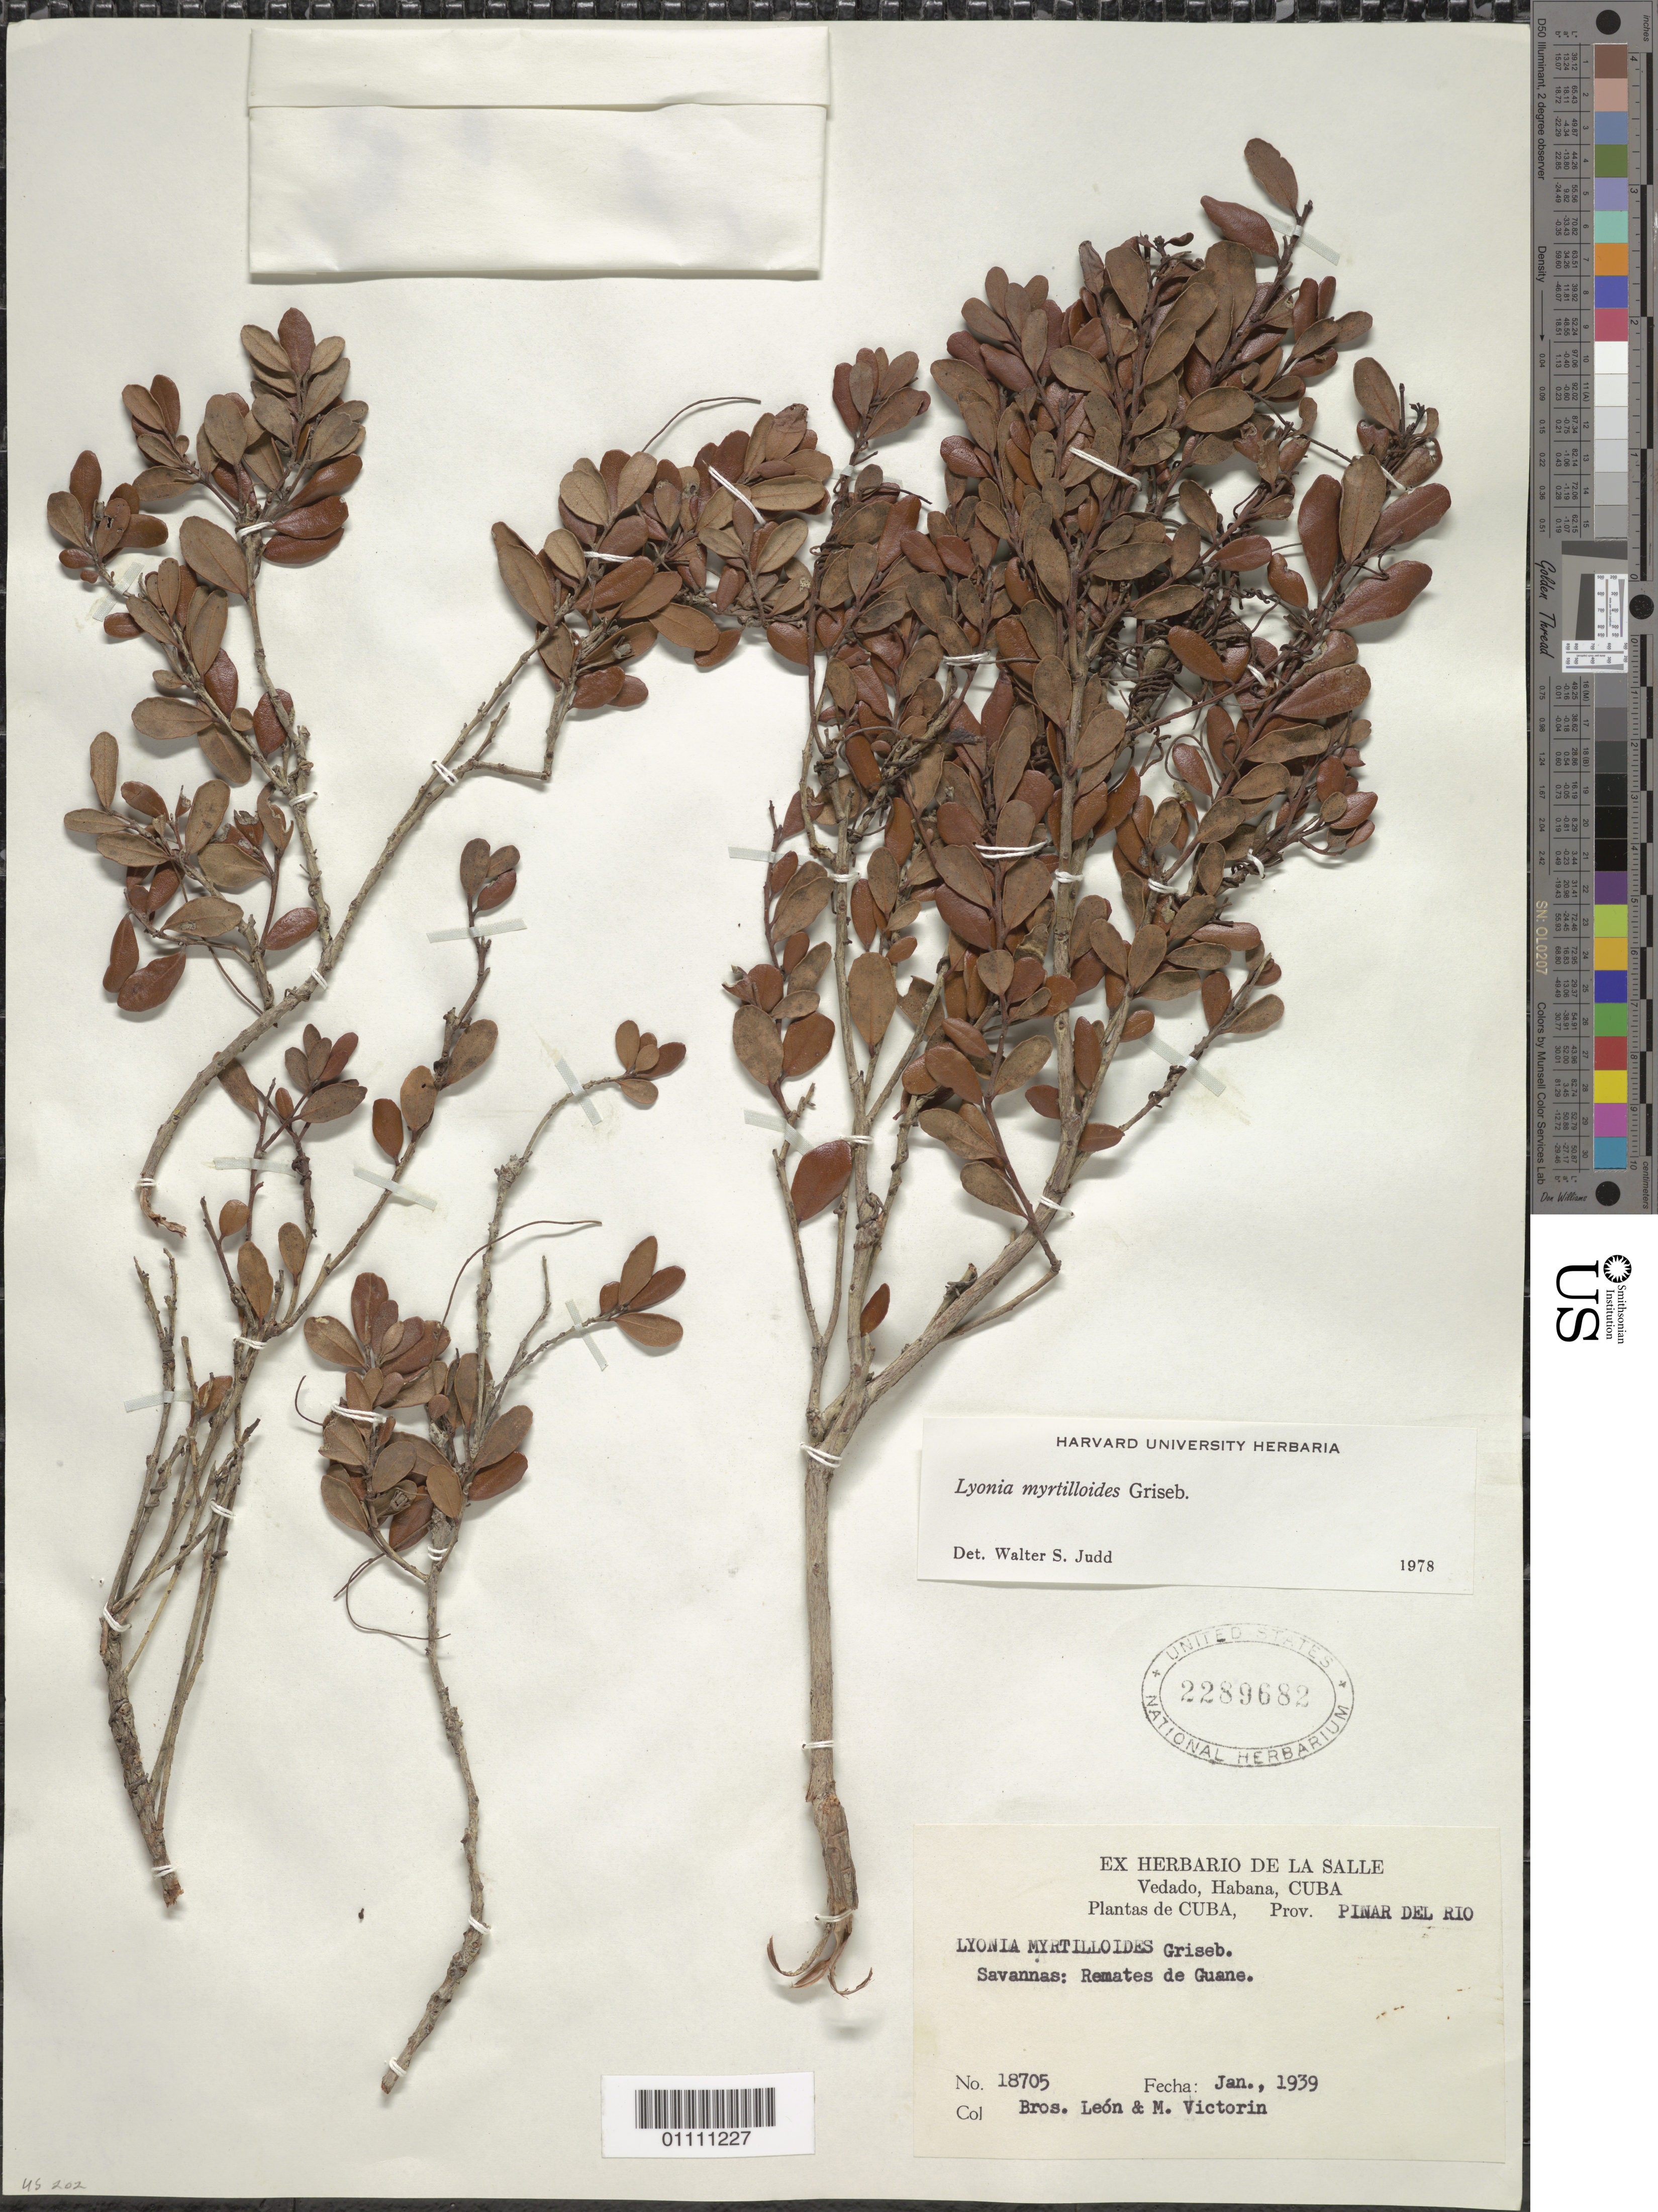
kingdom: Plantae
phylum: Tracheophyta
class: Magnoliopsida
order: Ericales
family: Ericaceae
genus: Lyonia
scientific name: Lyonia myrtilloides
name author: Griseb.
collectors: Bro. León & F. Victorin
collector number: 18705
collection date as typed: Jan 1939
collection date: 1939-01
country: Cuba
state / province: Pinar del Rio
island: Cuba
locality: Savannas: Remates de Guane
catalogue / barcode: US 2289682